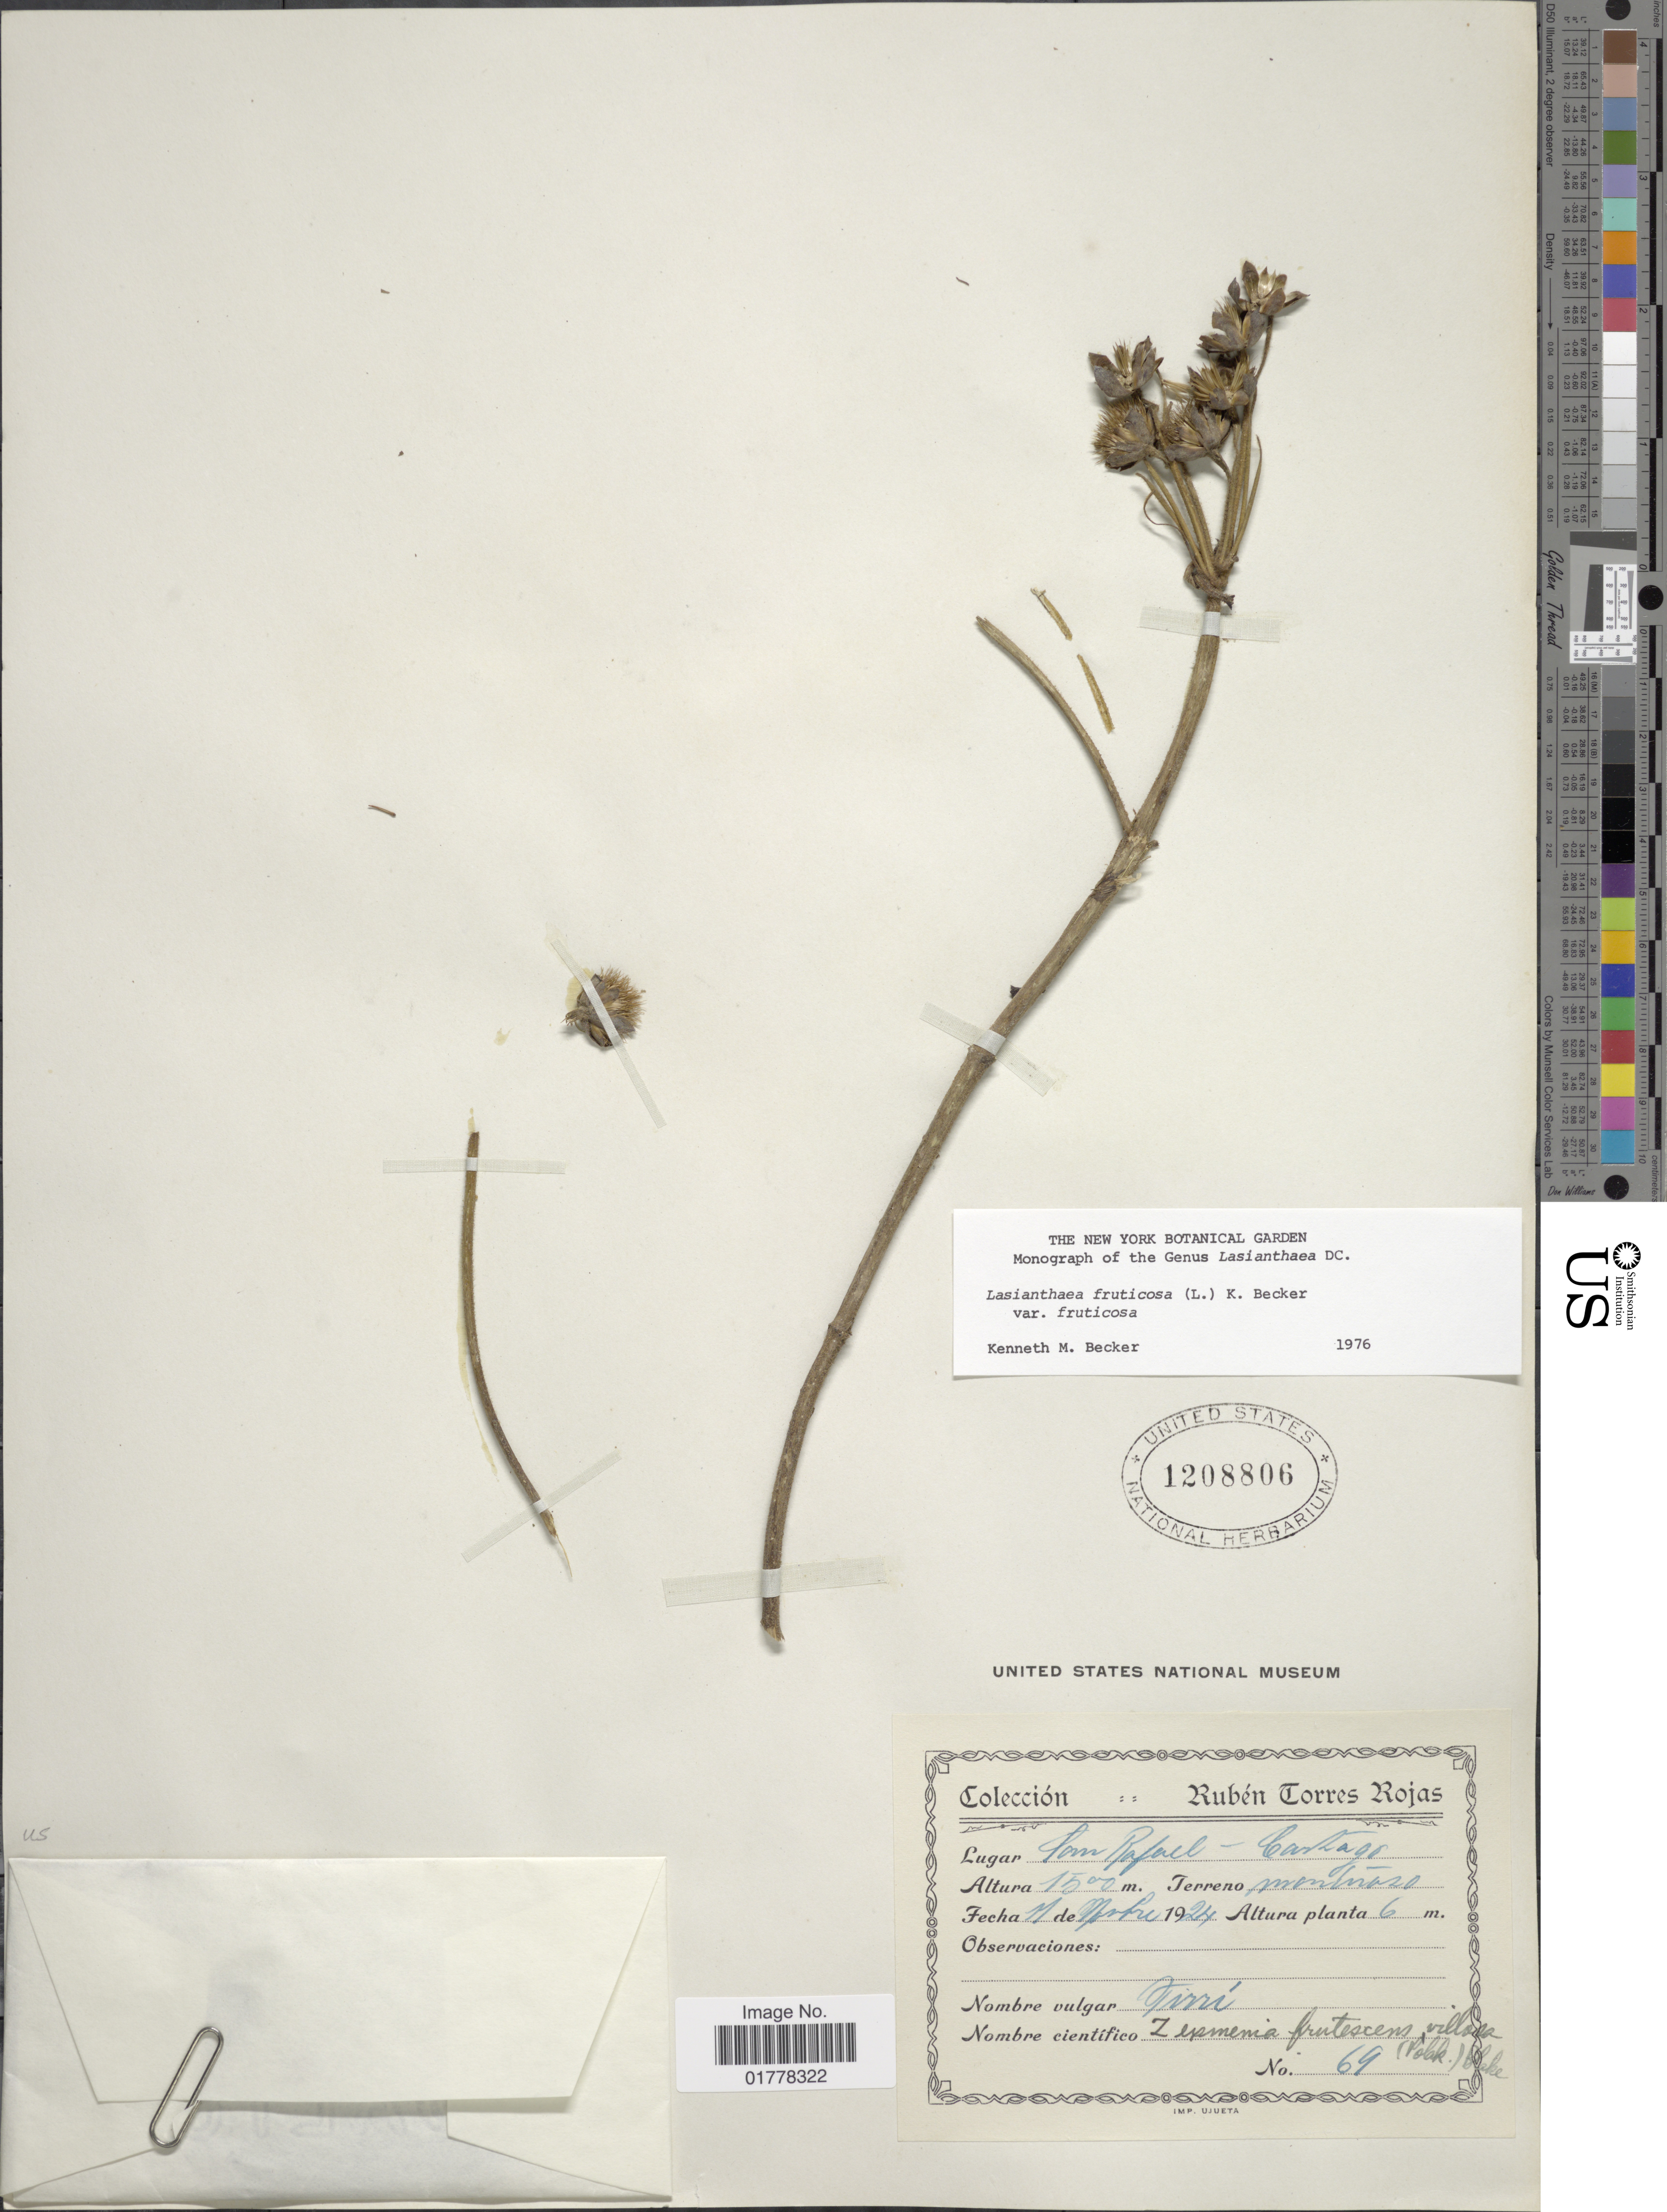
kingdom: Plantae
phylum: Tracheophyta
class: Magnoliopsida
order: Asterales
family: Asteraceae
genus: Lasianthaea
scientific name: Lasianthaea fruticosa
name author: (L.) K.M. Becker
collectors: R. Torres Rojas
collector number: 69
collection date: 1924-11-11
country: Costa Rica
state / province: Cartago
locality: San Rafael - Cartago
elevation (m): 1500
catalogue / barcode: US 1208806